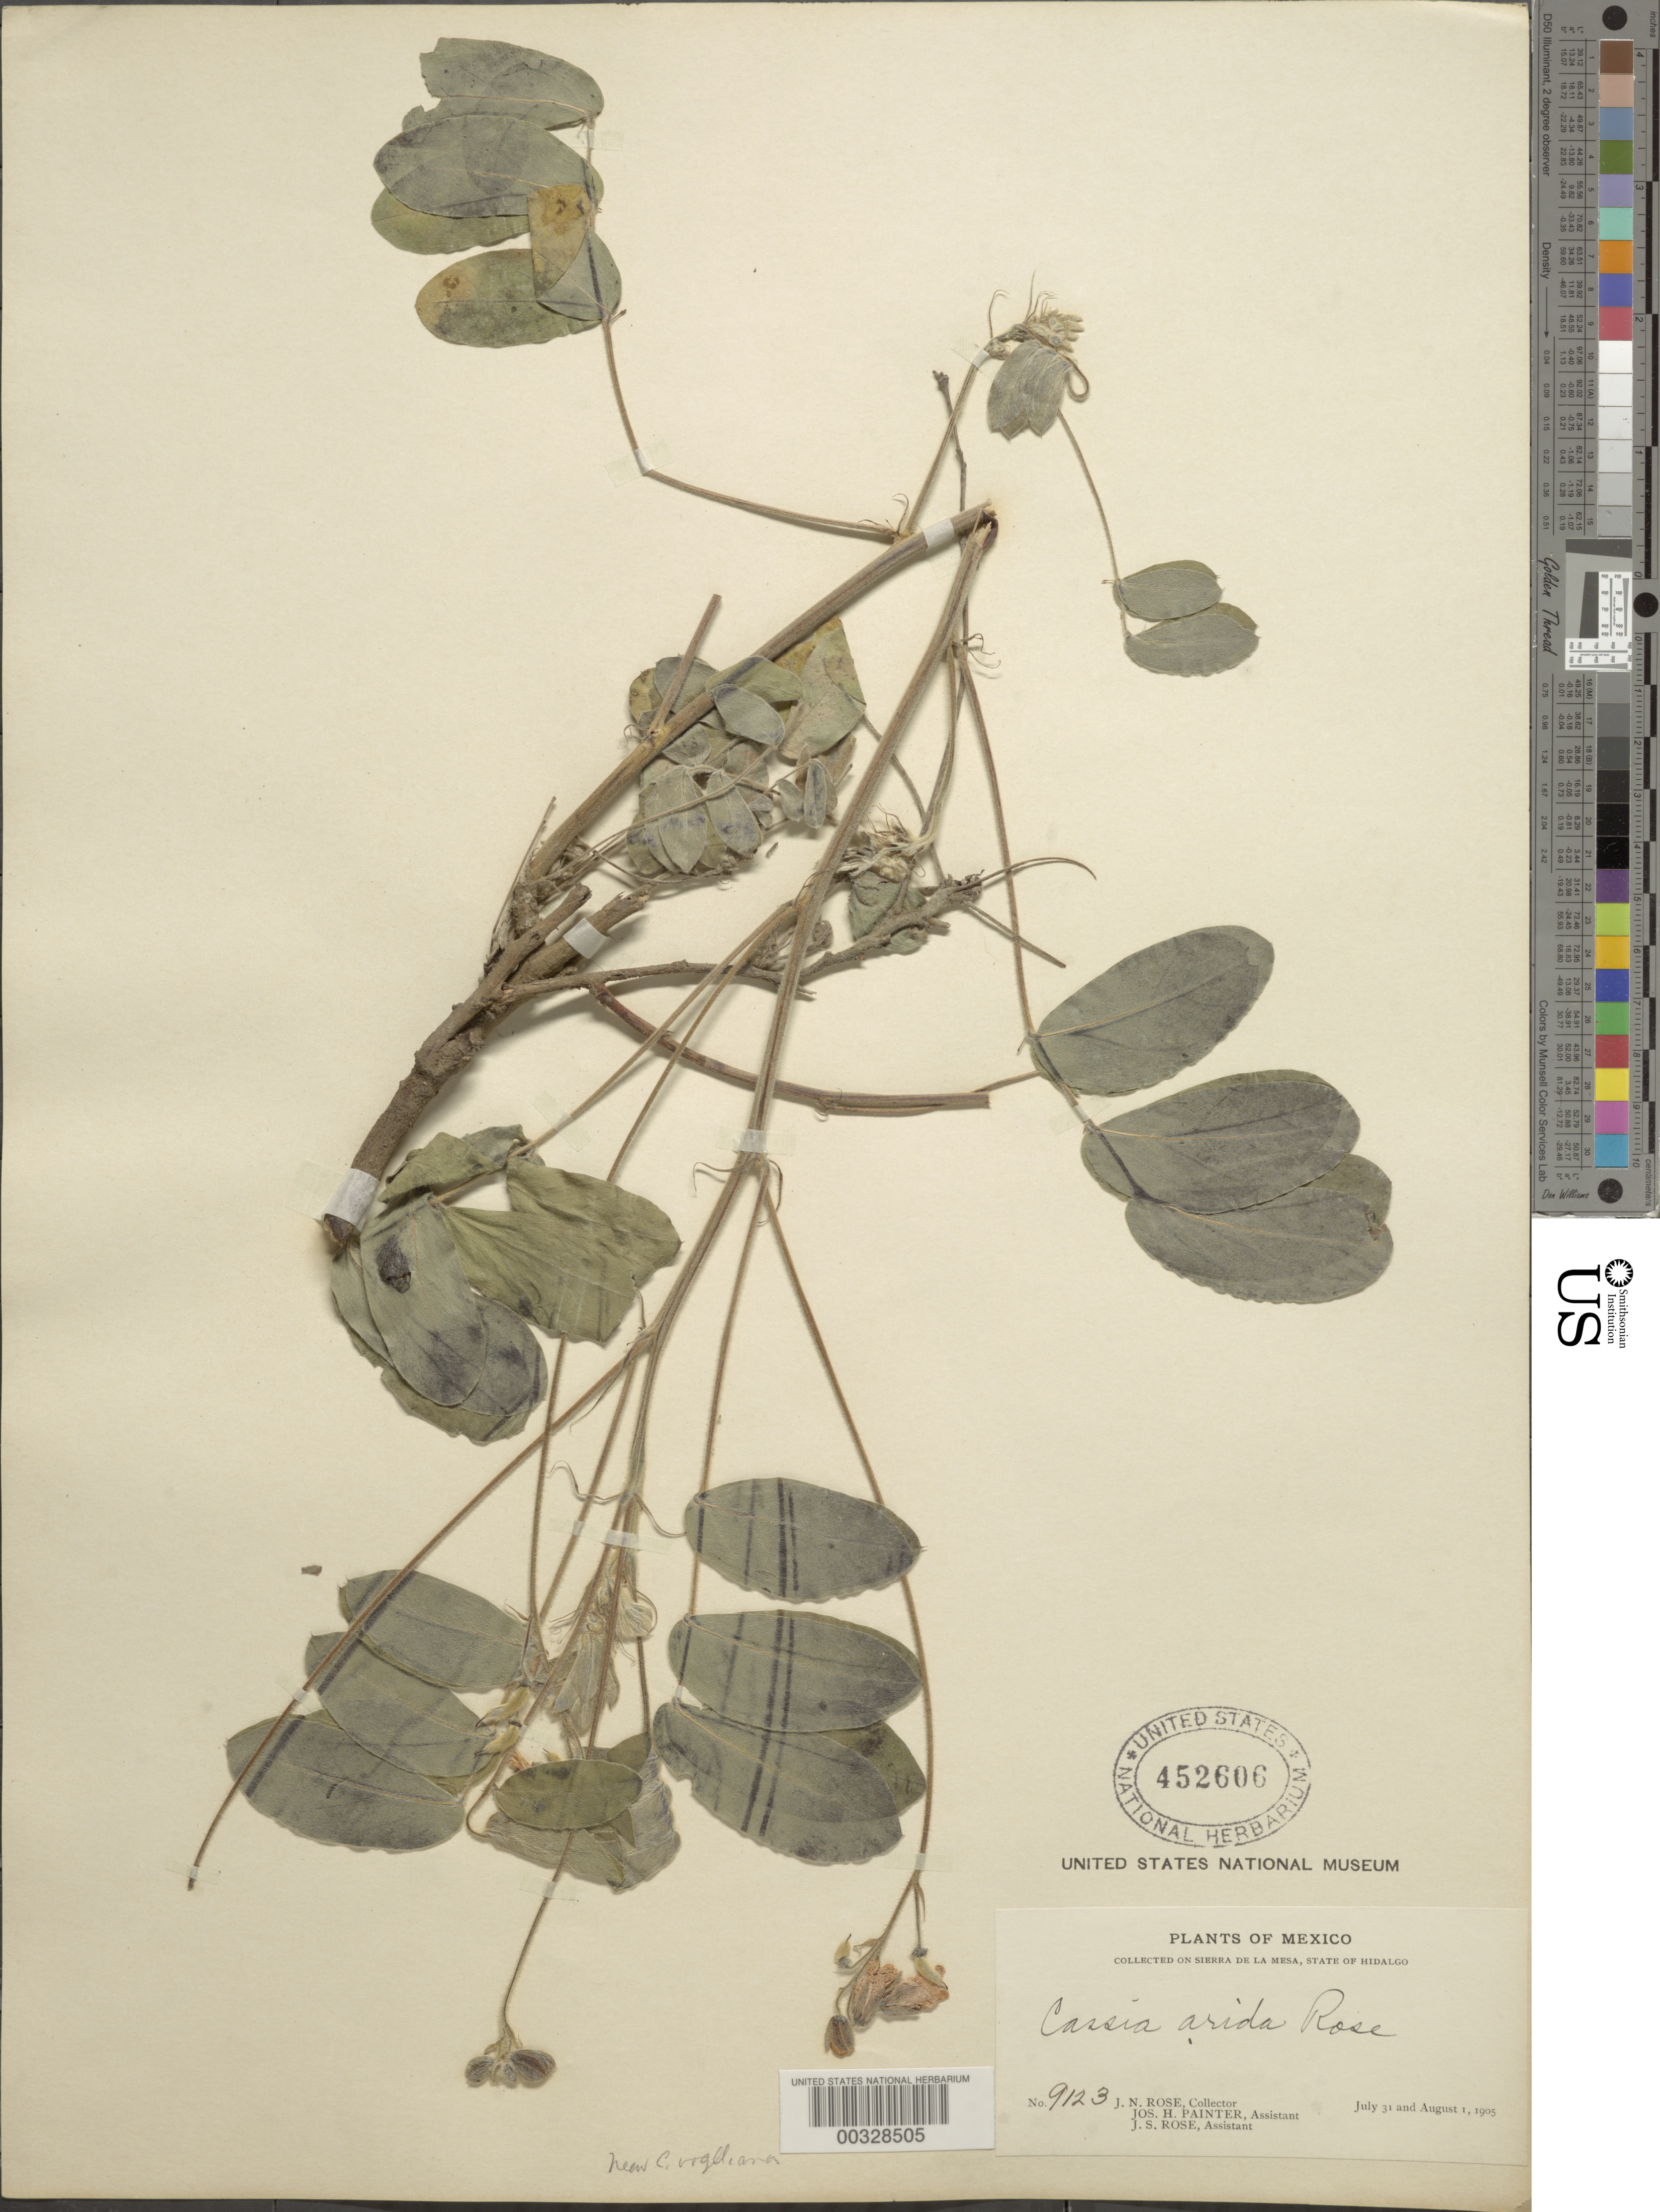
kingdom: Plantae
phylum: Tracheophyta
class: Magnoliopsida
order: Fabales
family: Fabaceae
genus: Senna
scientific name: Senna crotalarioides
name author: (Kunth) H.S. Irwin & Barneby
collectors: J. N. Rose, J. H. Painter & J. S. Rose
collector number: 9123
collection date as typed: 31 Jul 1905 to 01 Aug 1905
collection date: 1905-07-31/1905-08-01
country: Mexico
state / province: Hidalgo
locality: On Sierra de La Mesa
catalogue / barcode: US 452606